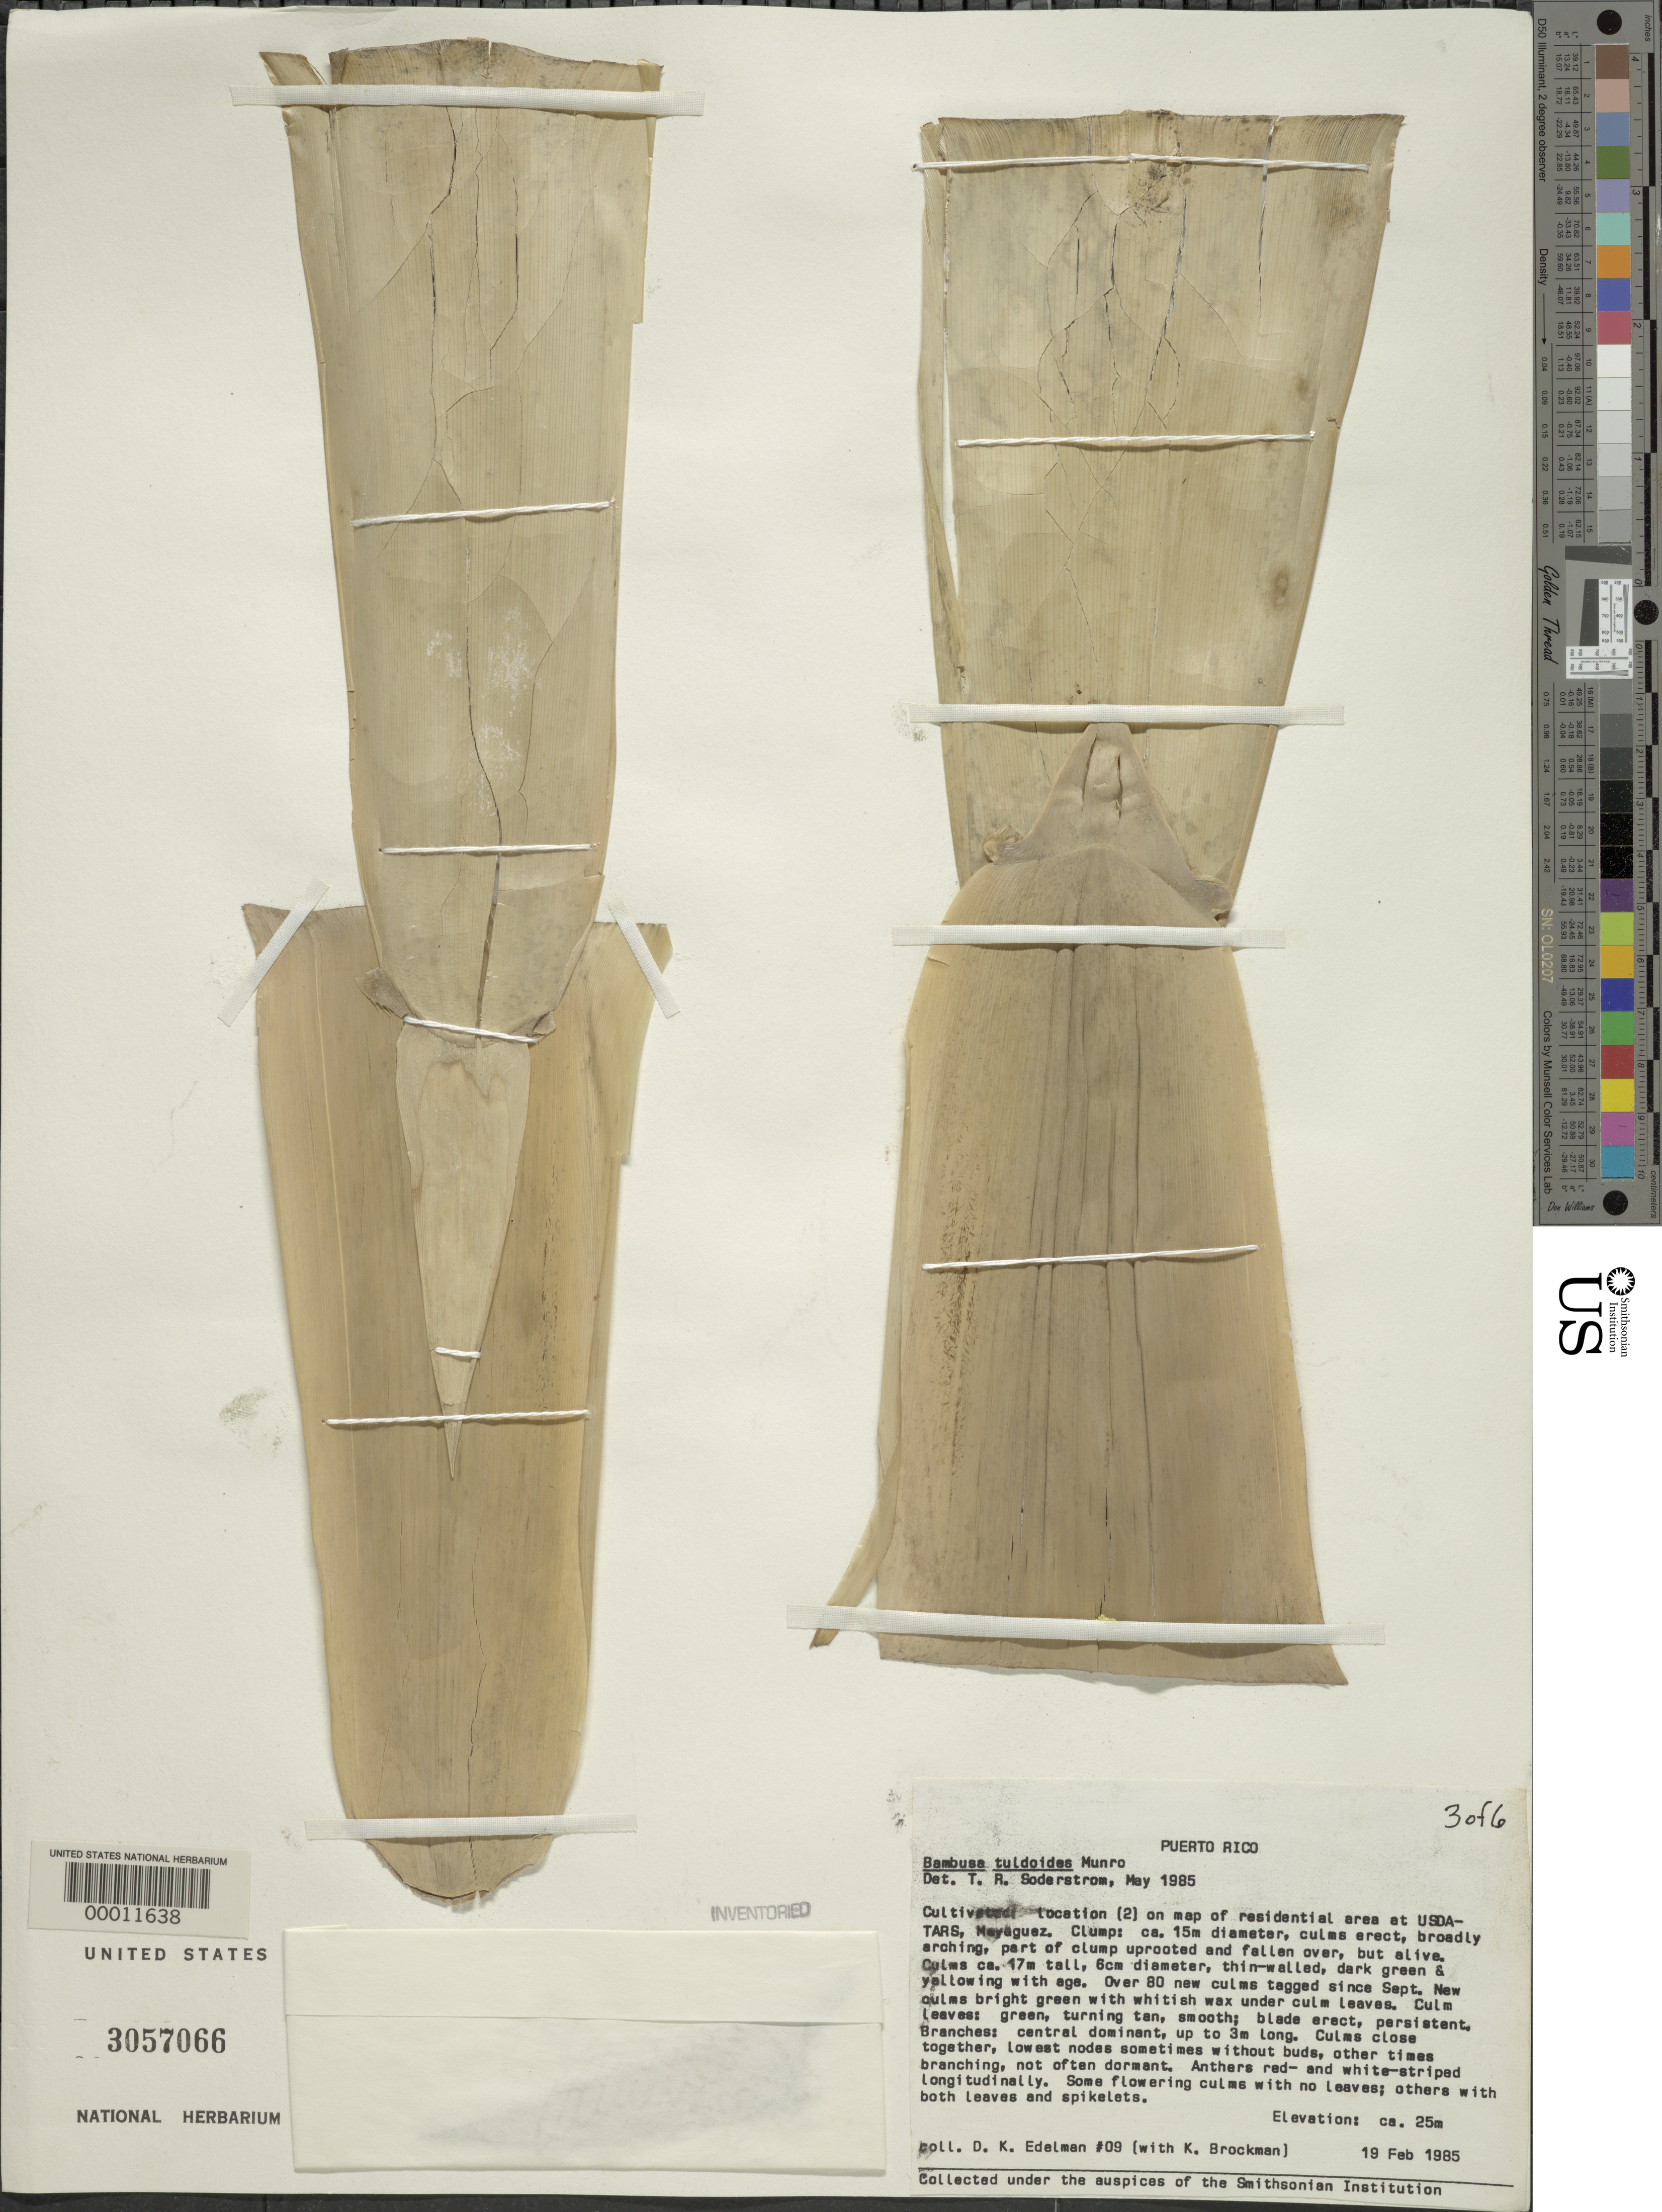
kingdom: Plantae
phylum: Tracheophyta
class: Liliopsida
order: Poales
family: Poaceae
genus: Bambusa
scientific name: Bambusa tuldoides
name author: Munro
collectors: D. Edelman & K. Brockman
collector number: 09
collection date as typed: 19 Feb 1985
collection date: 1985-02-19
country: Puerto Rico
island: Greater Antilles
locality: Mayaguez, usda-tars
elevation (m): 25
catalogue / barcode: US 3057066